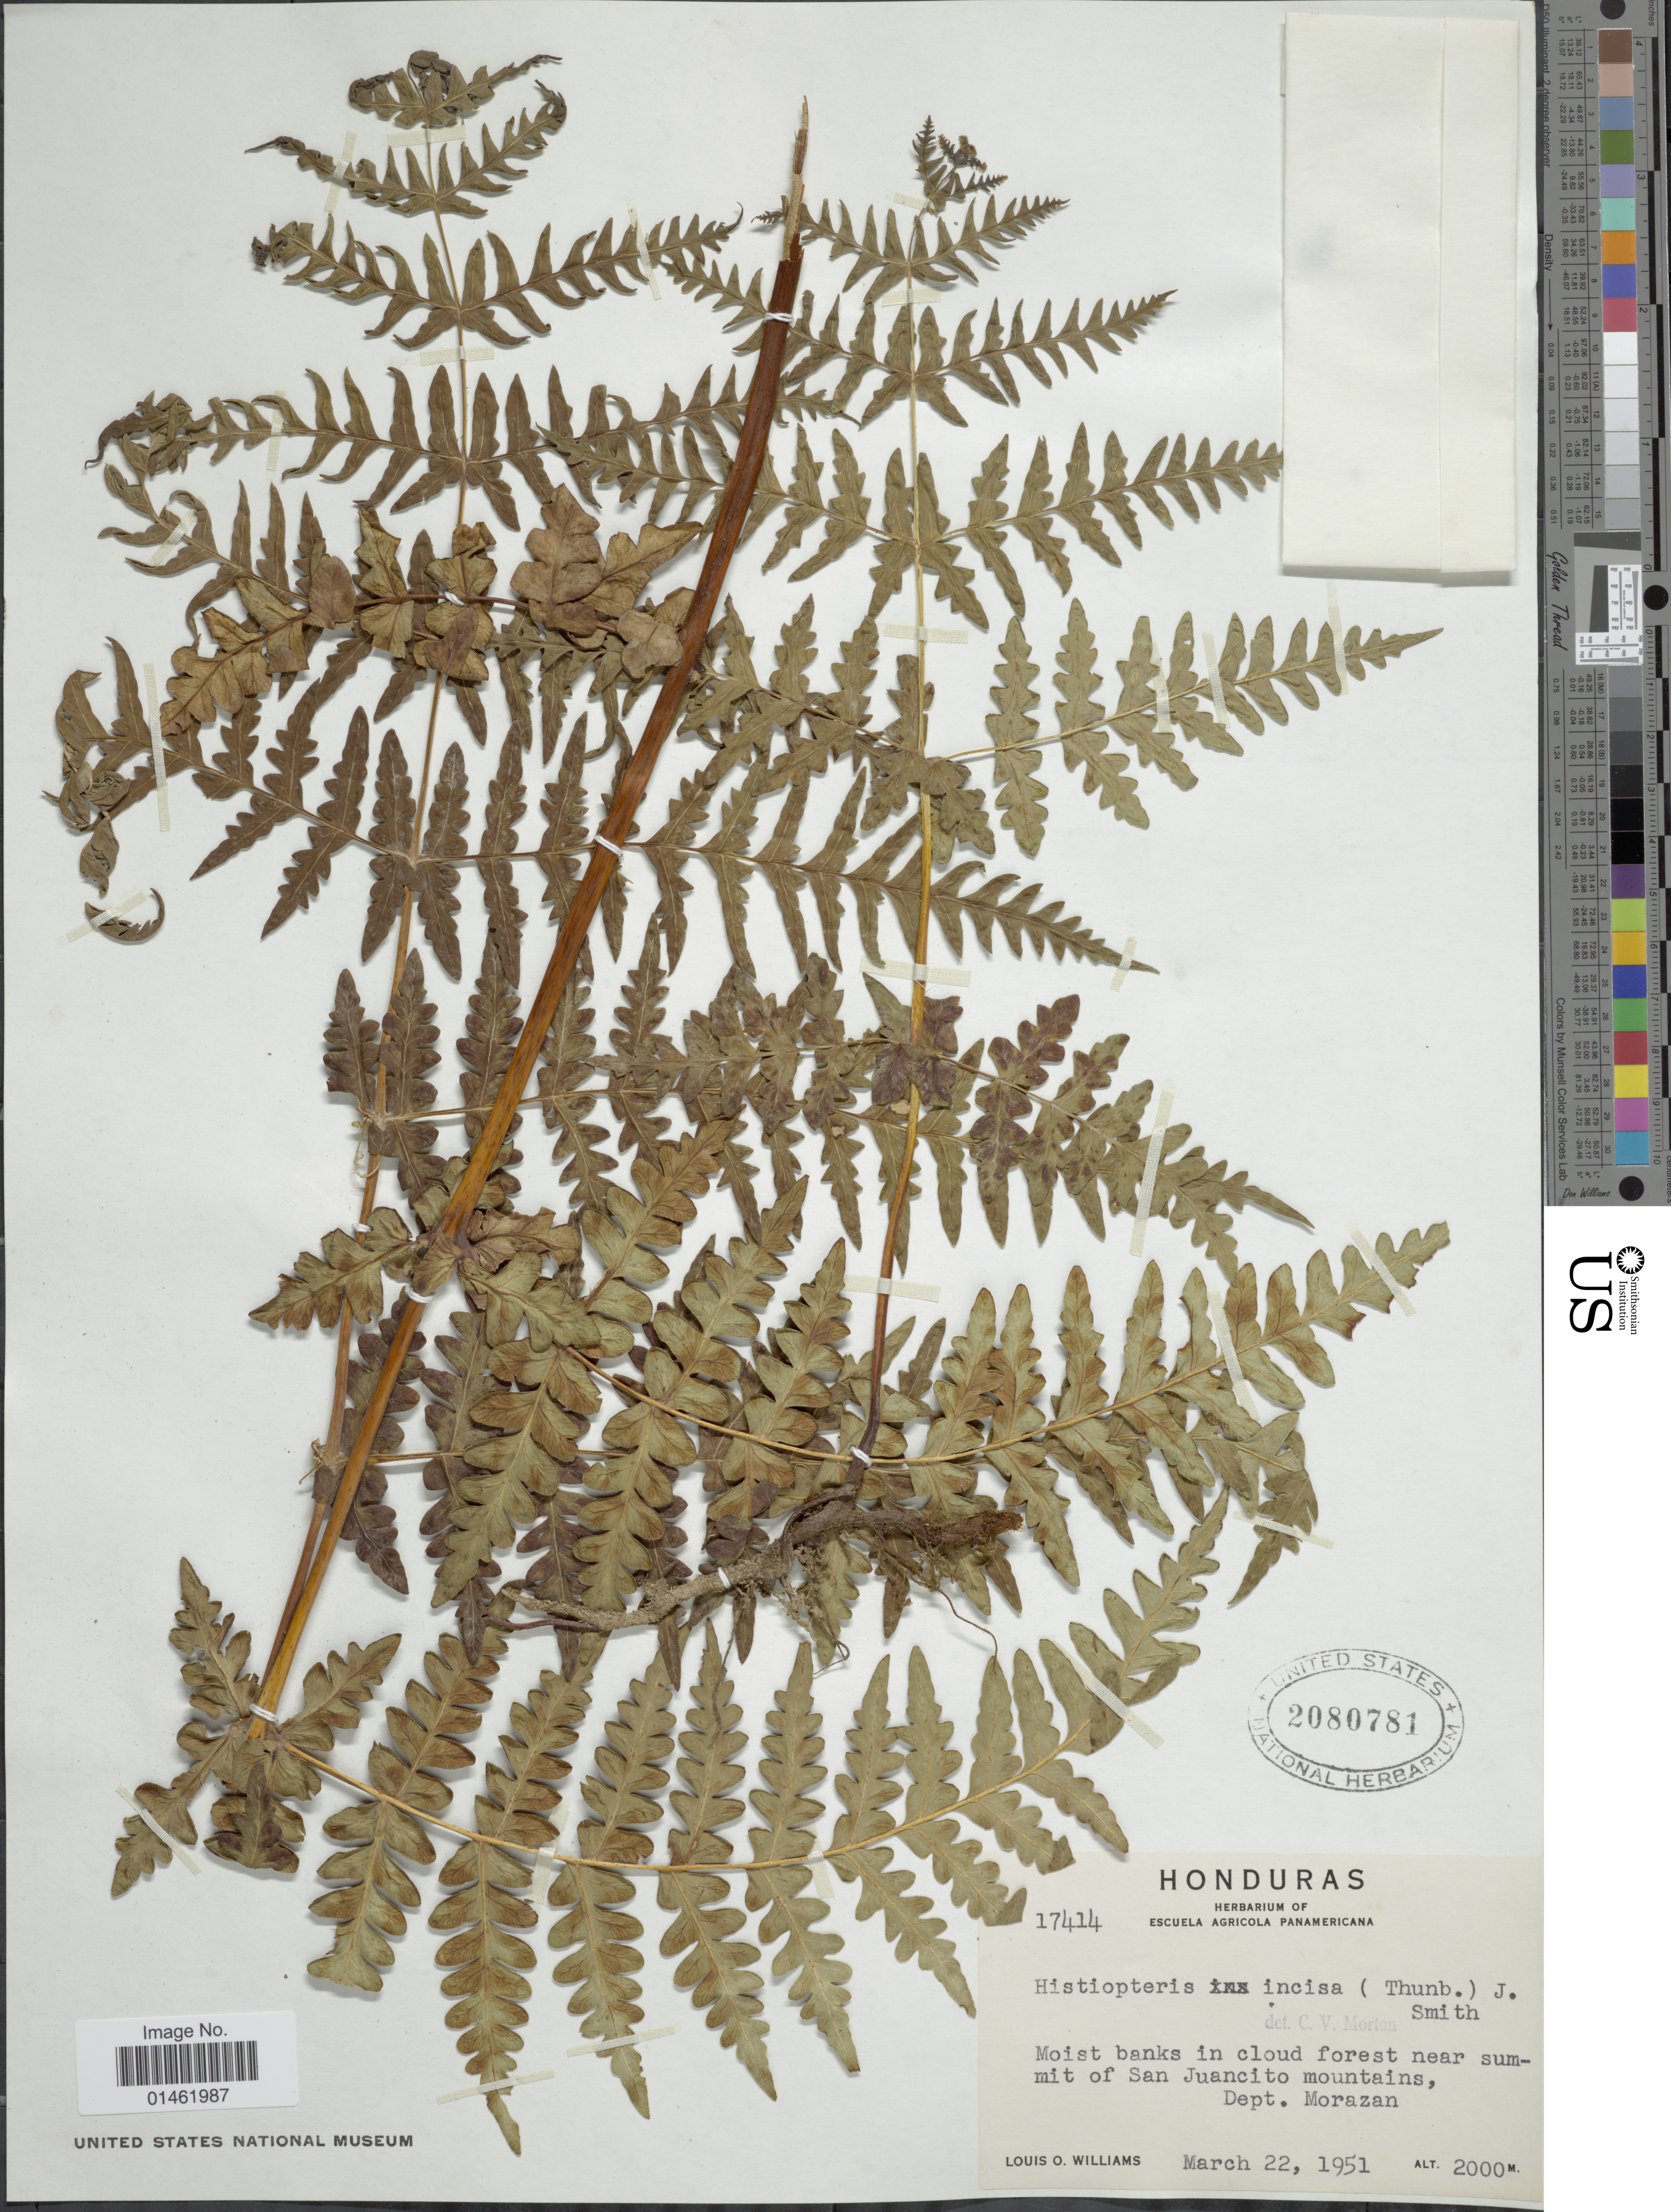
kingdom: Plantae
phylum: Tracheophyta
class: Polypodiopsida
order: Polypodiales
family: Dennstaedtiaceae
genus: Histiopteris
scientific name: Histiopteris incisa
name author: (Thunb.) J. Sm.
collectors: L. O. Williams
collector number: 17414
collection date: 1951-03-22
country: Honduras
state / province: Fco. Morazán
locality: Moist banks in cloud forest near summit of San Juancito Mountains, Dept. Morazan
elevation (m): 2000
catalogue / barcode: US 2080781